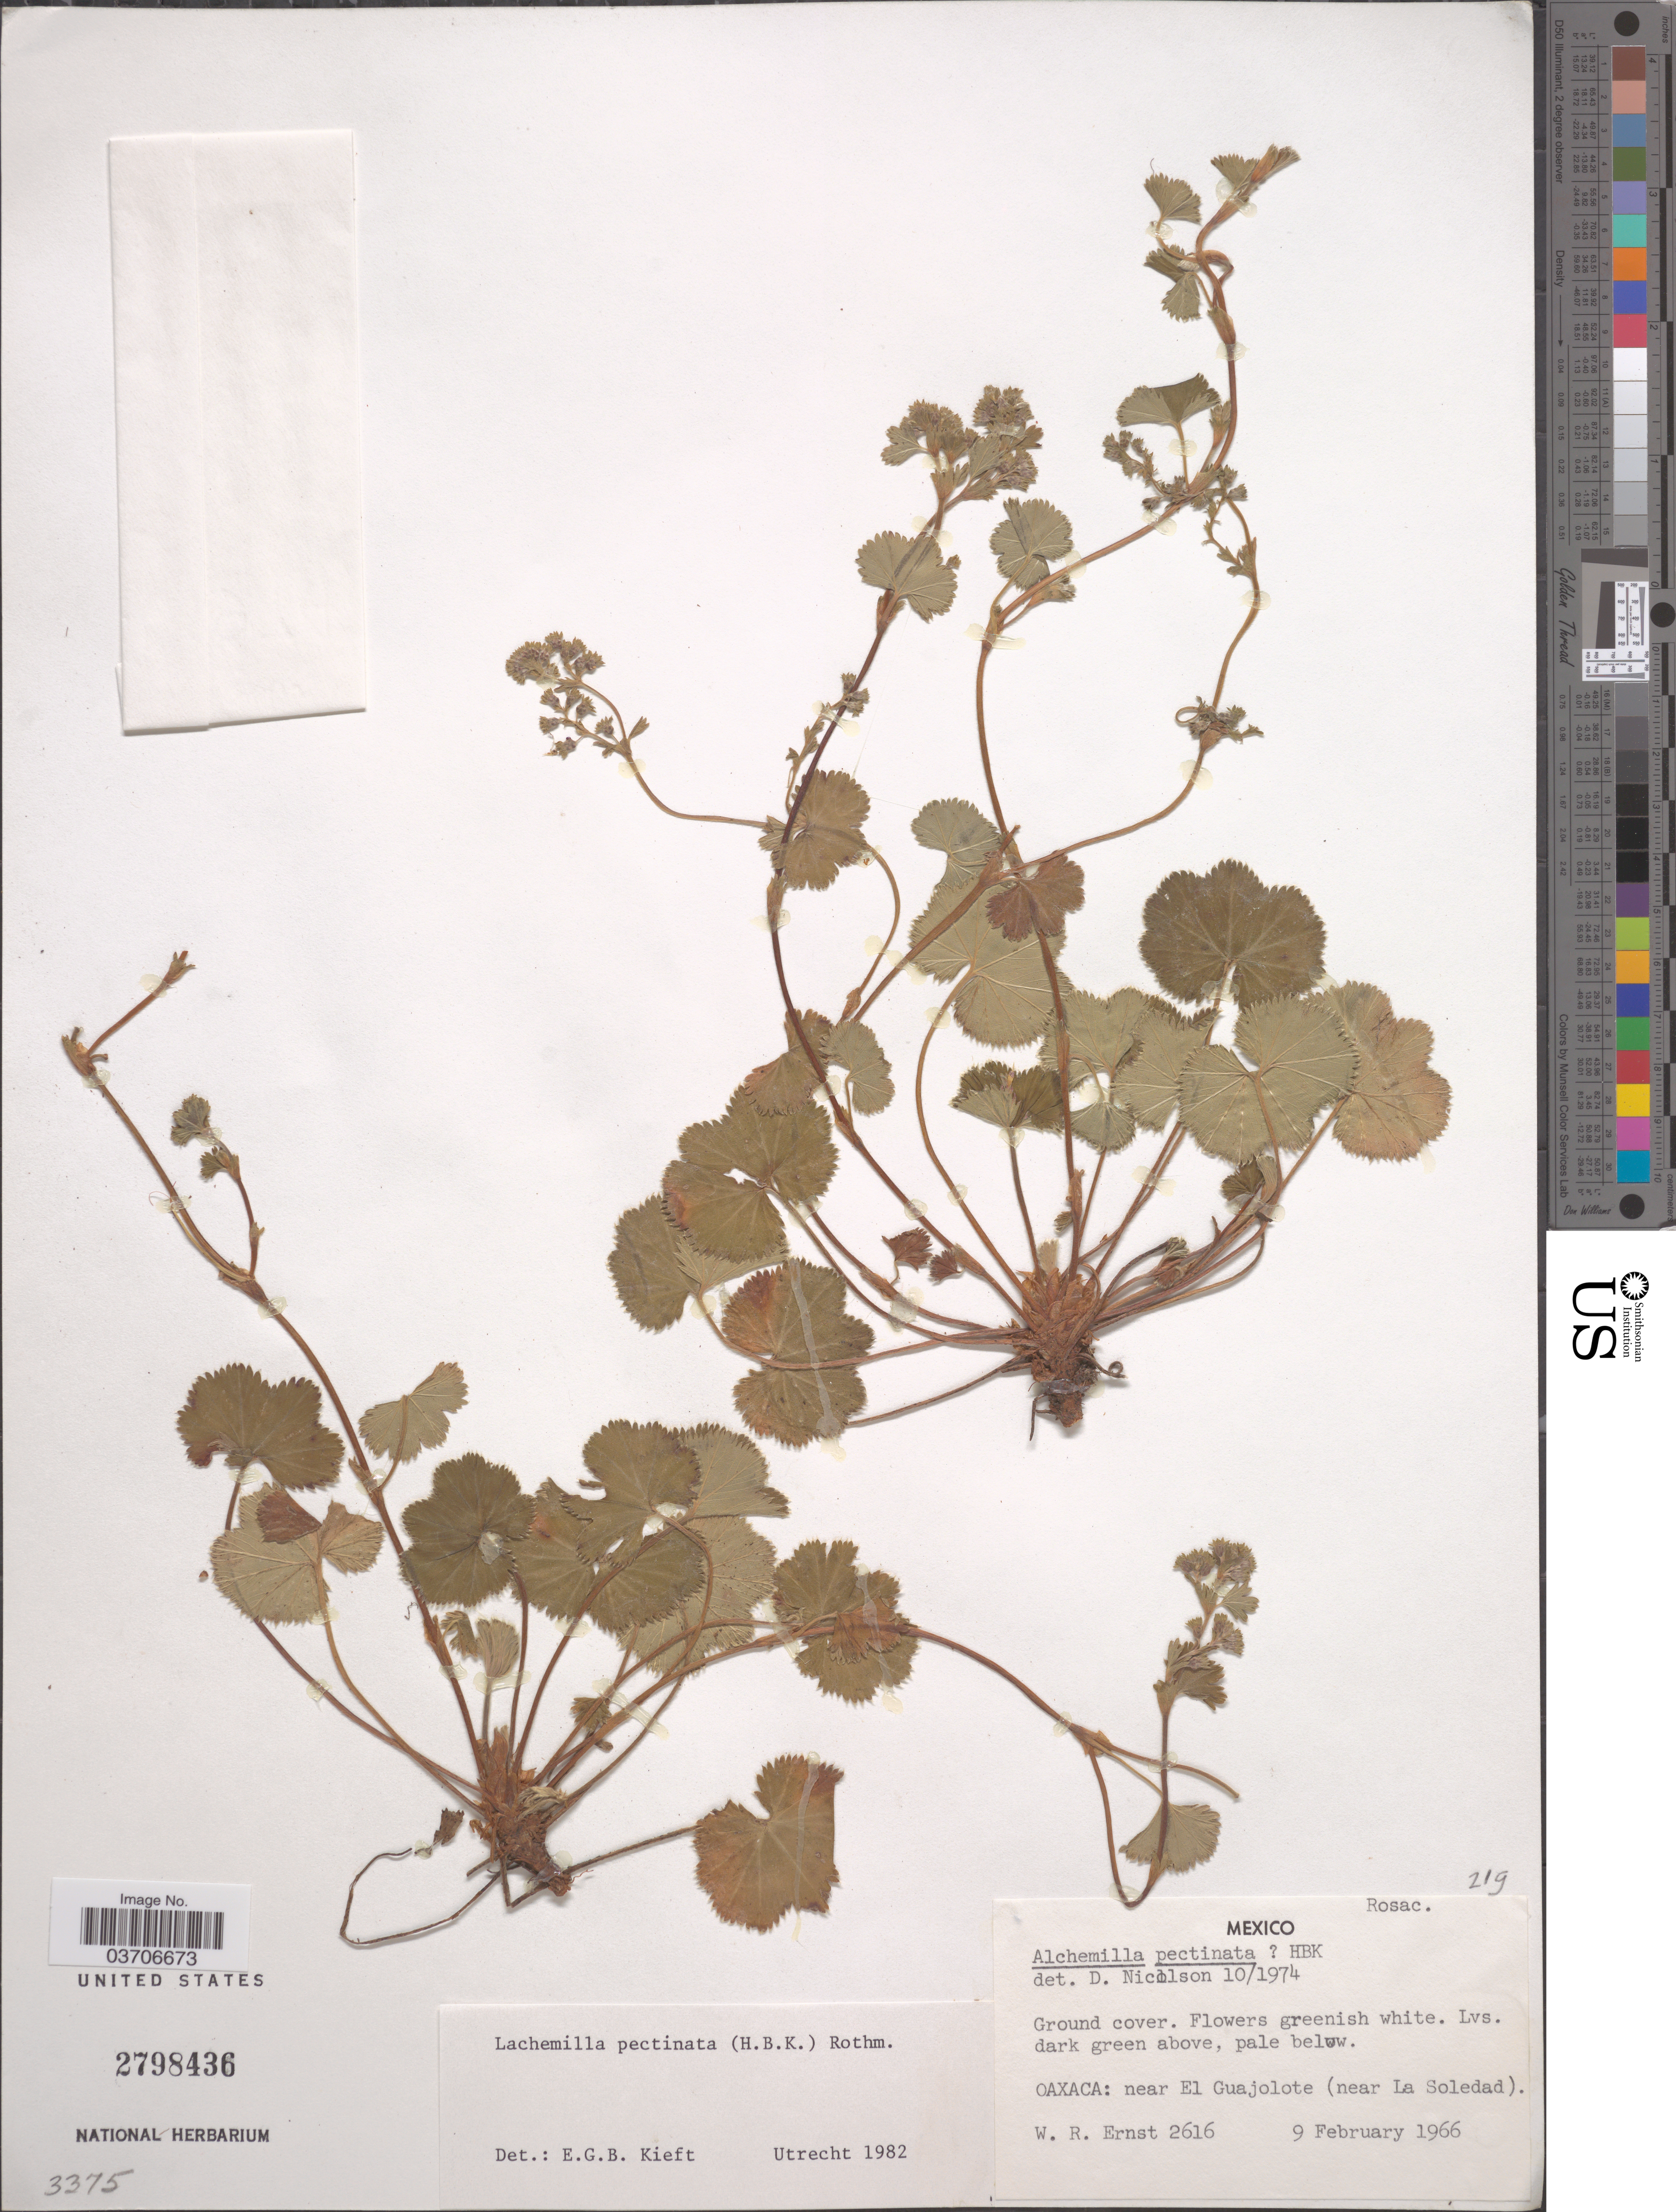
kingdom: Plantae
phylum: Tracheophyta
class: Magnoliopsida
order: Rosales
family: Rosaceae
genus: Lachemilla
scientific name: Lachemilla pectinata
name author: (Kunth) Rothm.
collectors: W. R. Ernst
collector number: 2616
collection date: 1966-02-09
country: Mexico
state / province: Oaxaca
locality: Near El Guajolote (near La Soledad).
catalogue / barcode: US 2798436